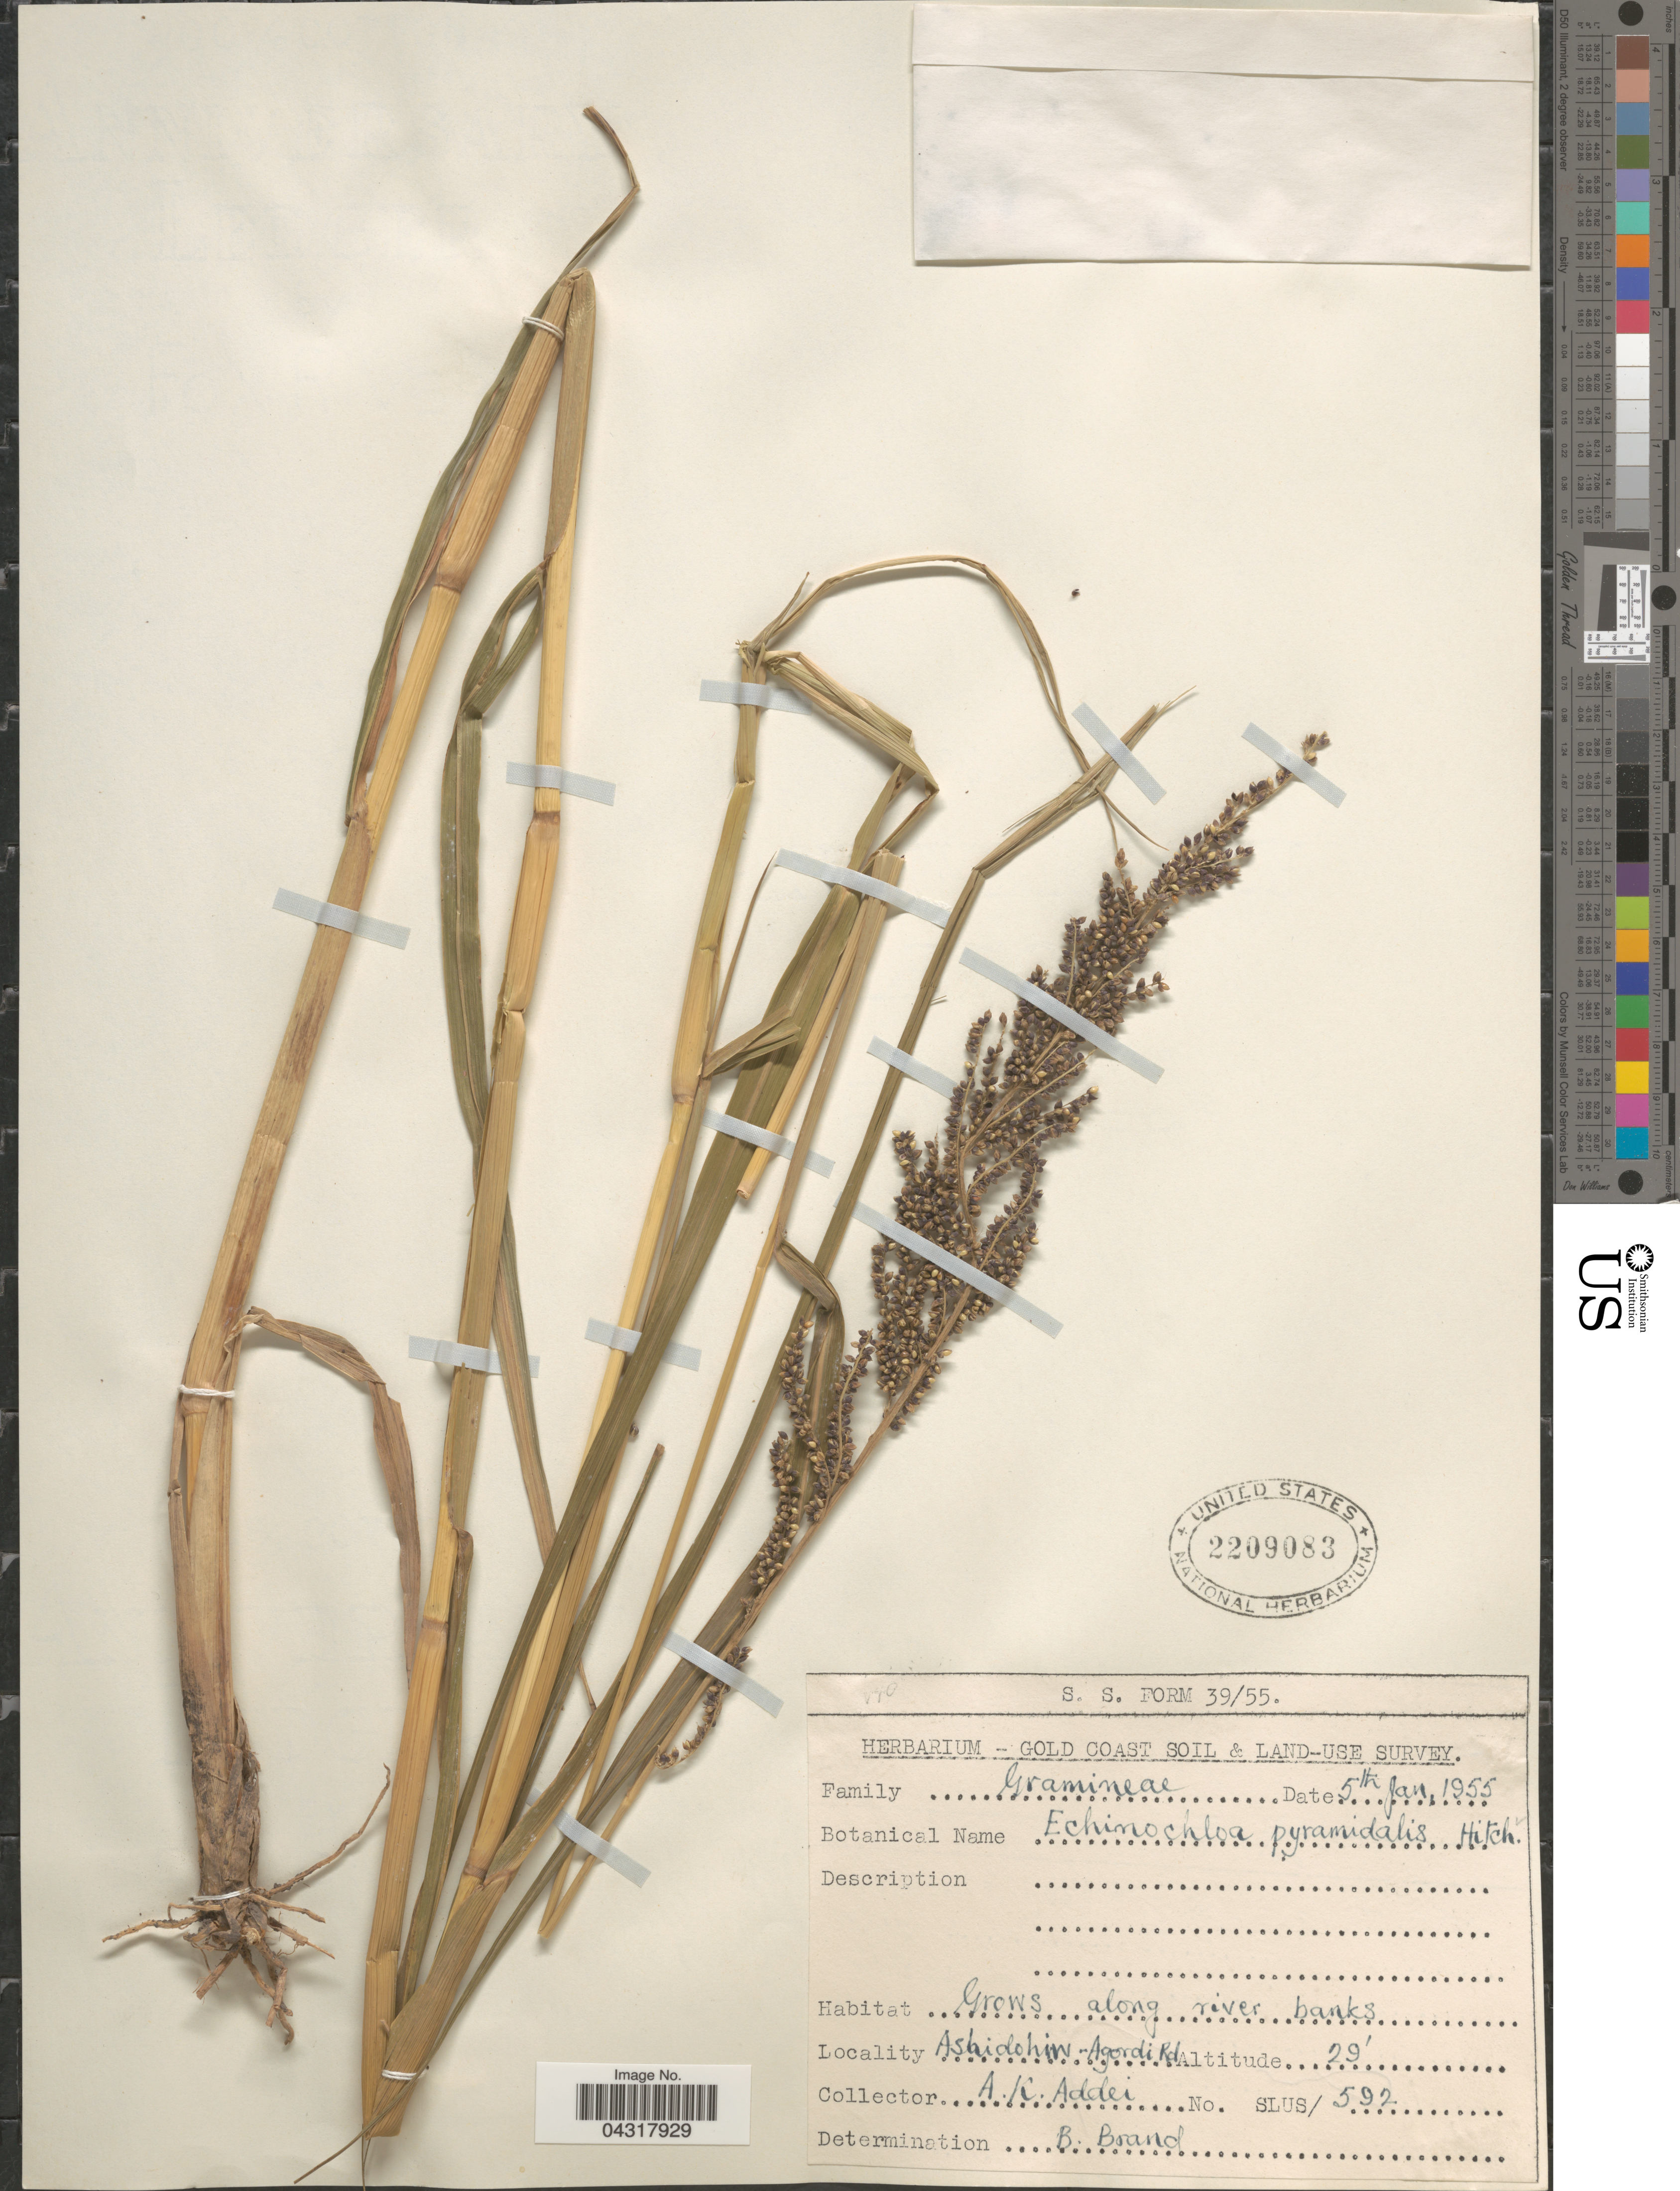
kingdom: Plantae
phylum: Tracheophyta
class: Liliopsida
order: Poales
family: Poaceae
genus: Echinochloa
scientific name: Echinochloa pyramidalis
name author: (Lam.) Hitchc. & Chase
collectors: A. Addei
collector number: Slus/592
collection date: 1955-01-05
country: Ghana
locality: Gold Coast Soil & Land-Use Survey. Grows along river banks. Ashidohin-Agordi Rd.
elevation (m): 9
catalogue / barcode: US 2209083